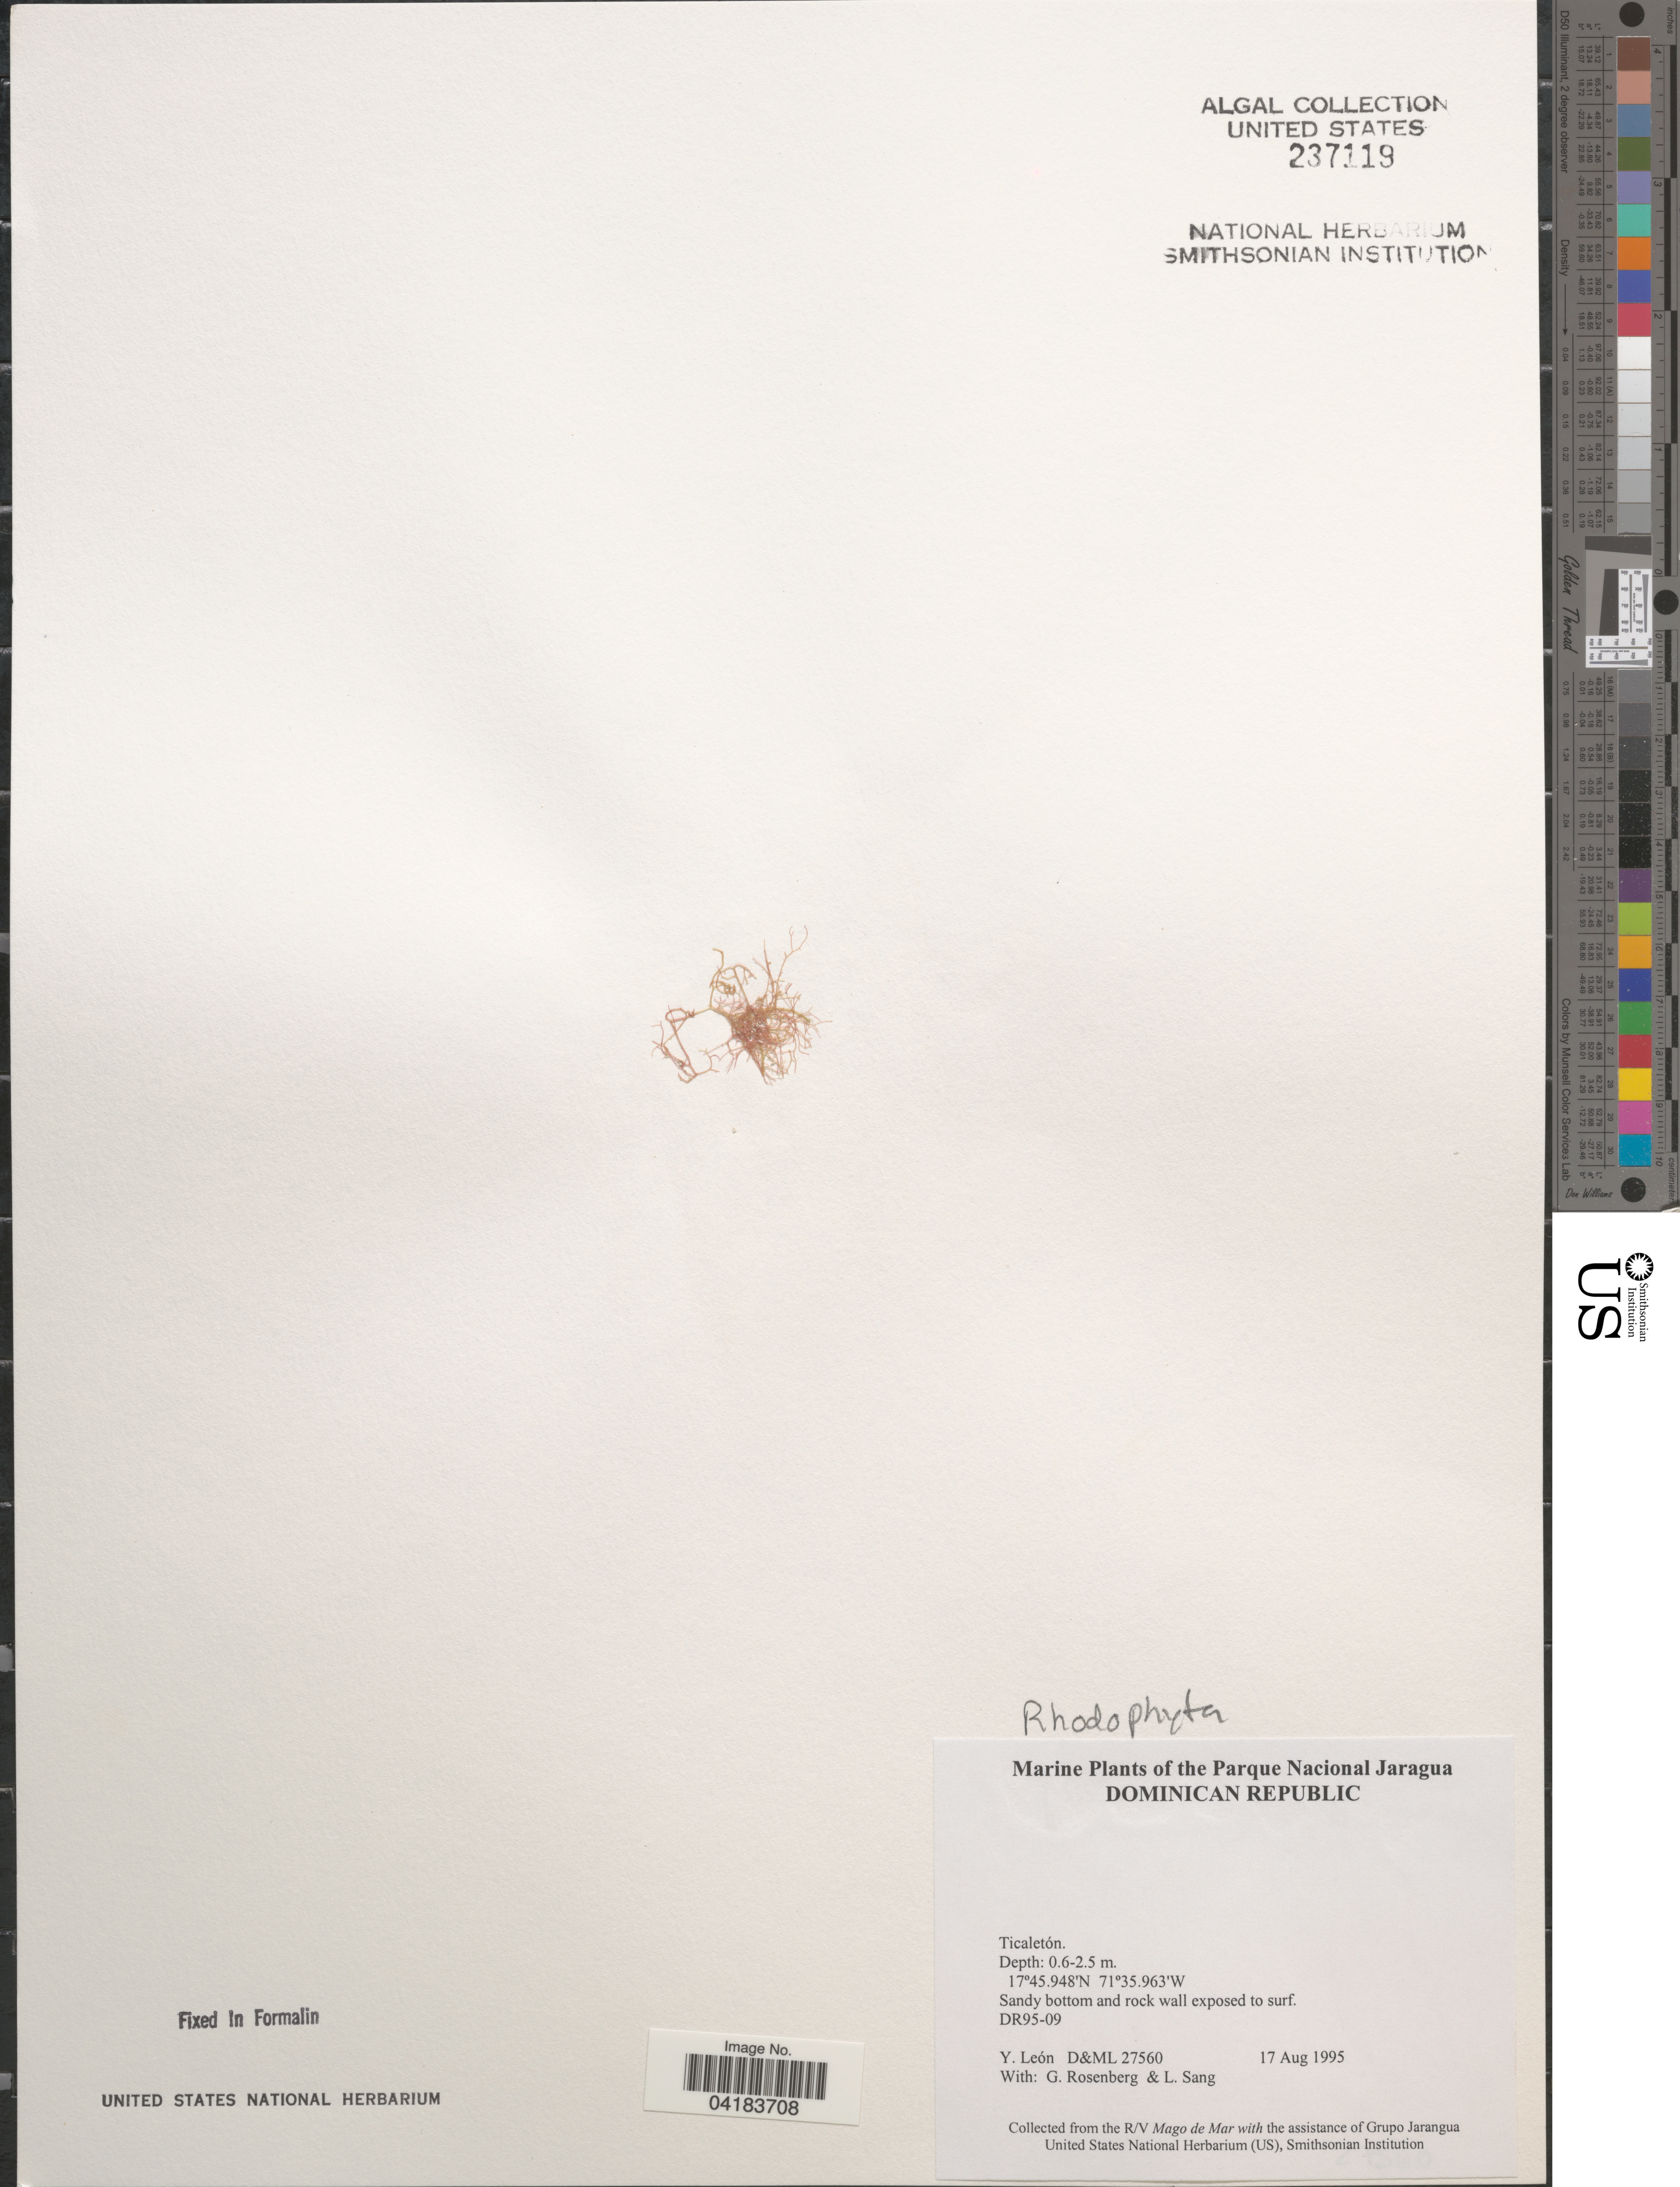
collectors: Y. León, G. Rosenberg & L. Sang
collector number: D&Ml27560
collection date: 1995-08-17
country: Dominican Republic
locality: The Parque Nacional Jaragua. Ticaletón.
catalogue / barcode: US 237119